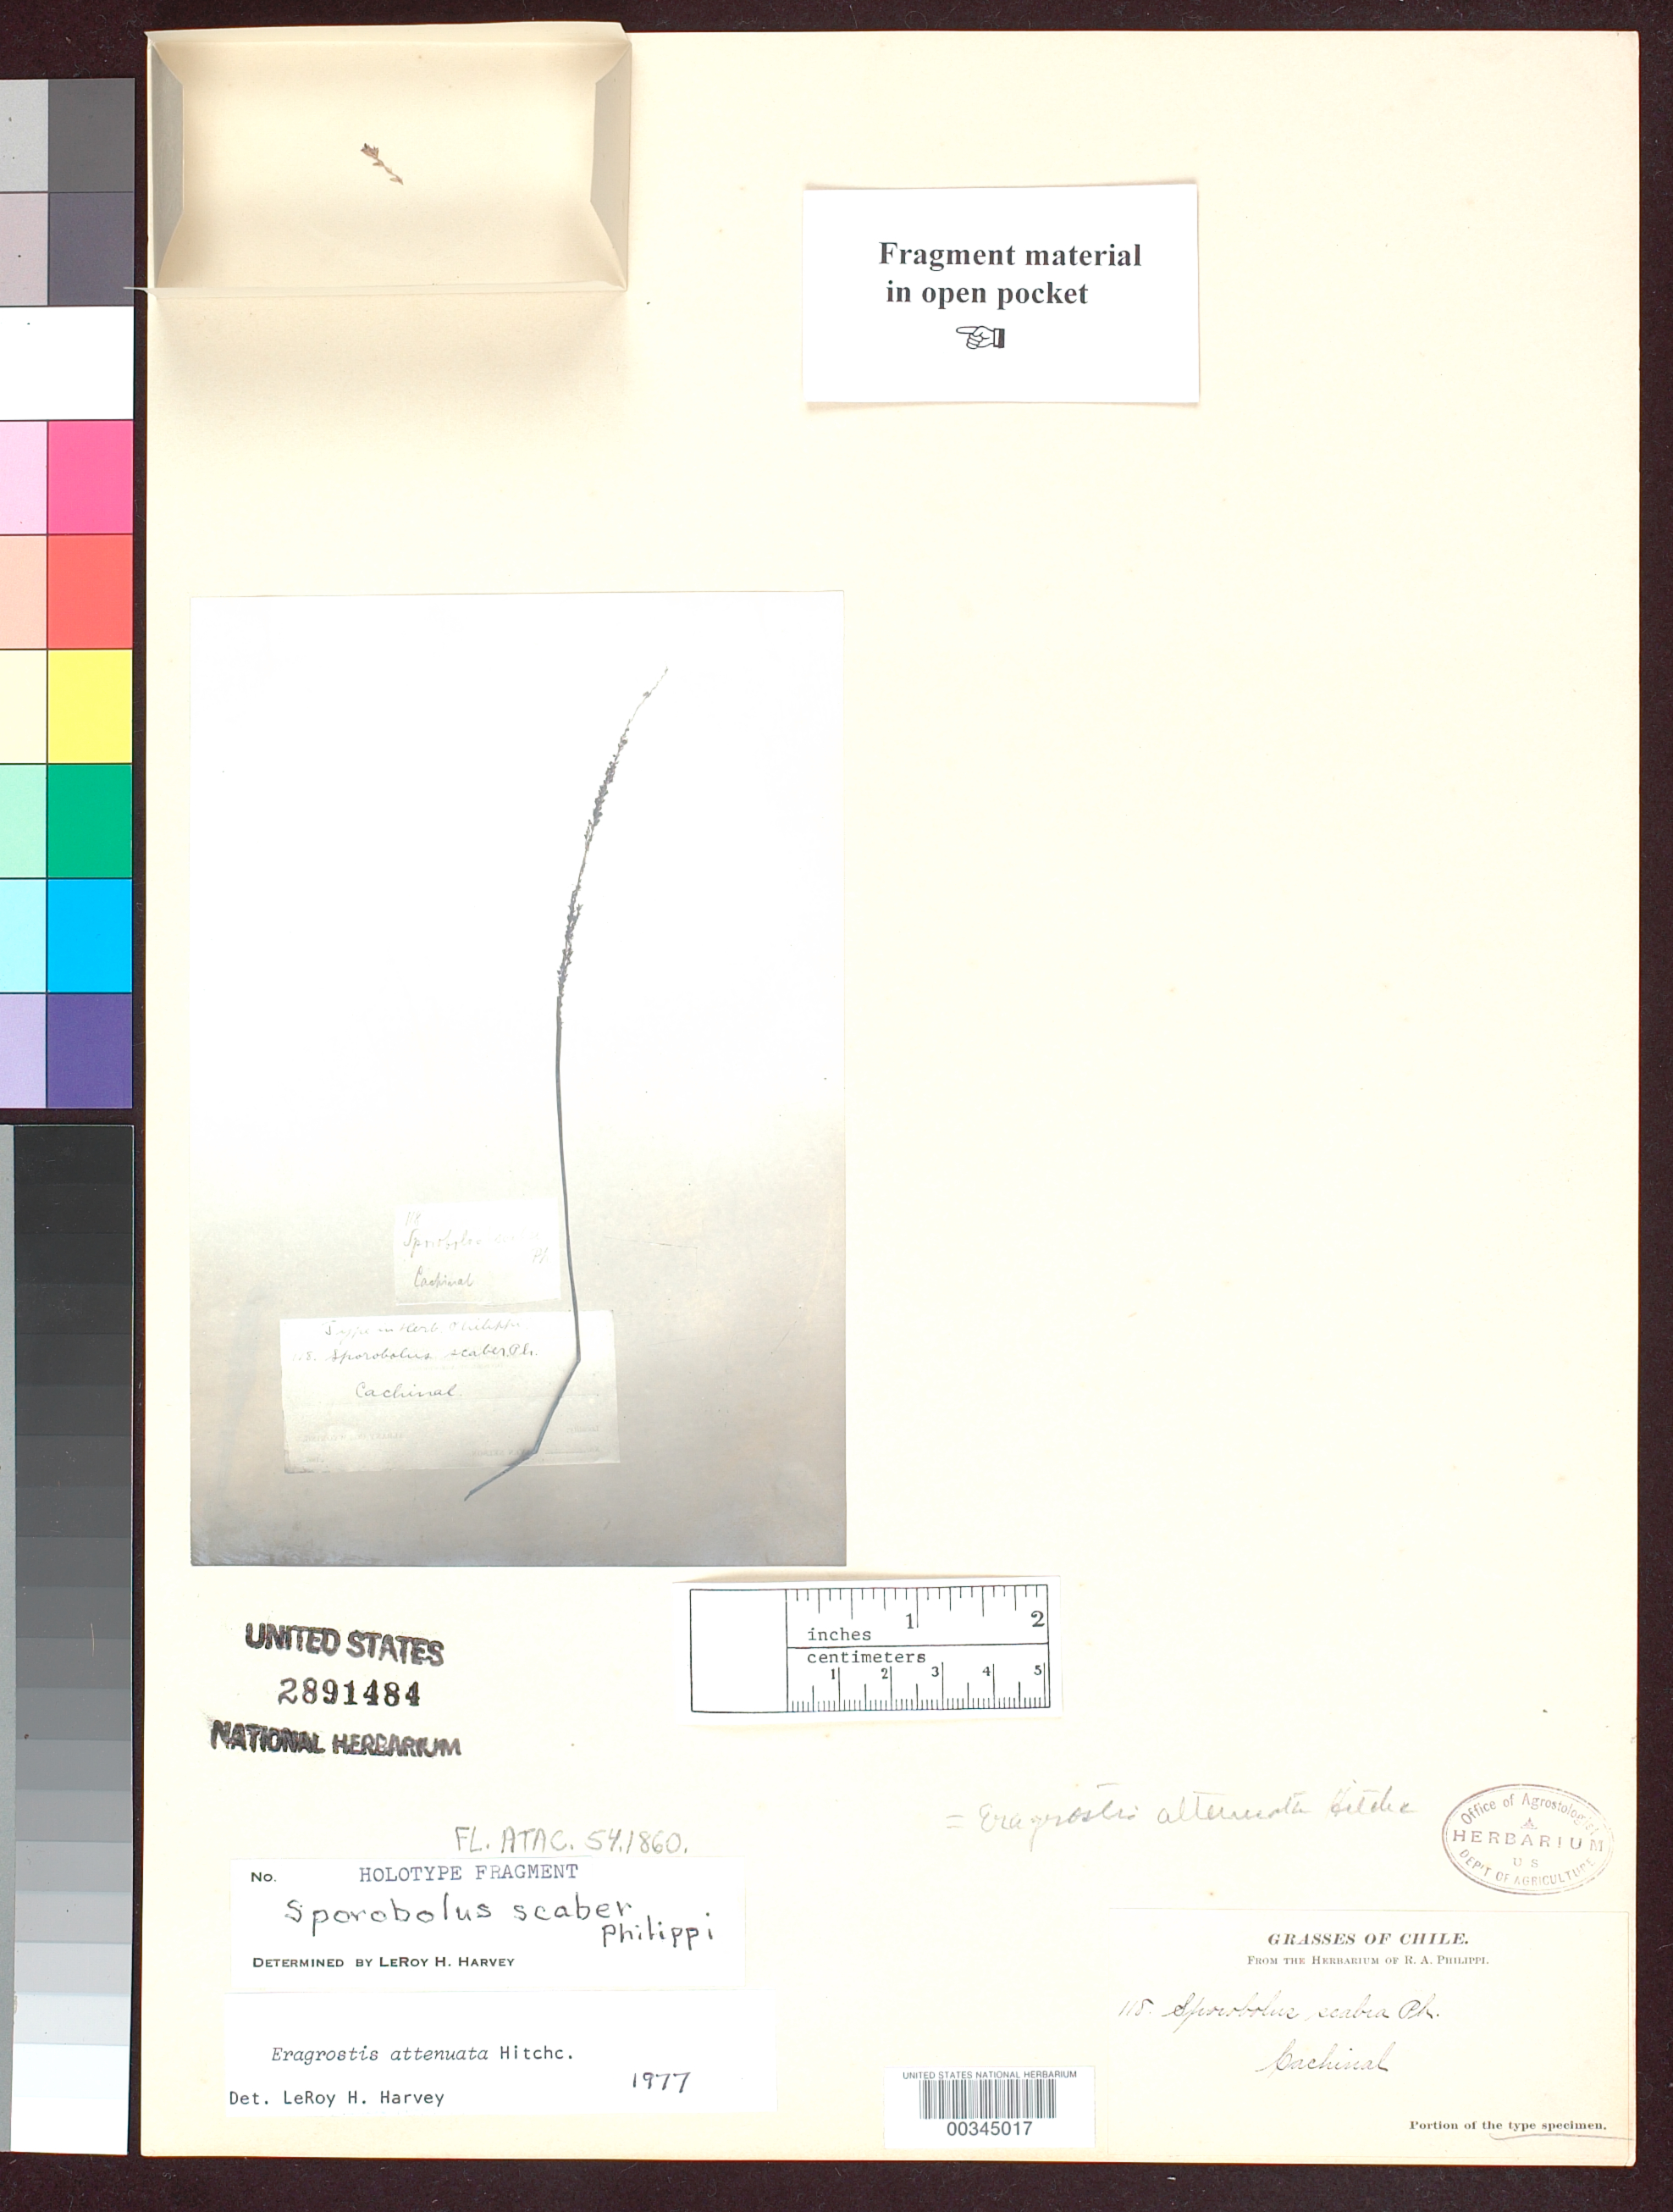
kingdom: Plantae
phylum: Tracheophyta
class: Liliopsida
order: Poales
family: Poaceae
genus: Sporobolus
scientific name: Sporobolus scaber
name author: Phil.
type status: Type Fragment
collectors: R. A. Philippi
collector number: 118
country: Chile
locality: Cachinal.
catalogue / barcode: US 2891484